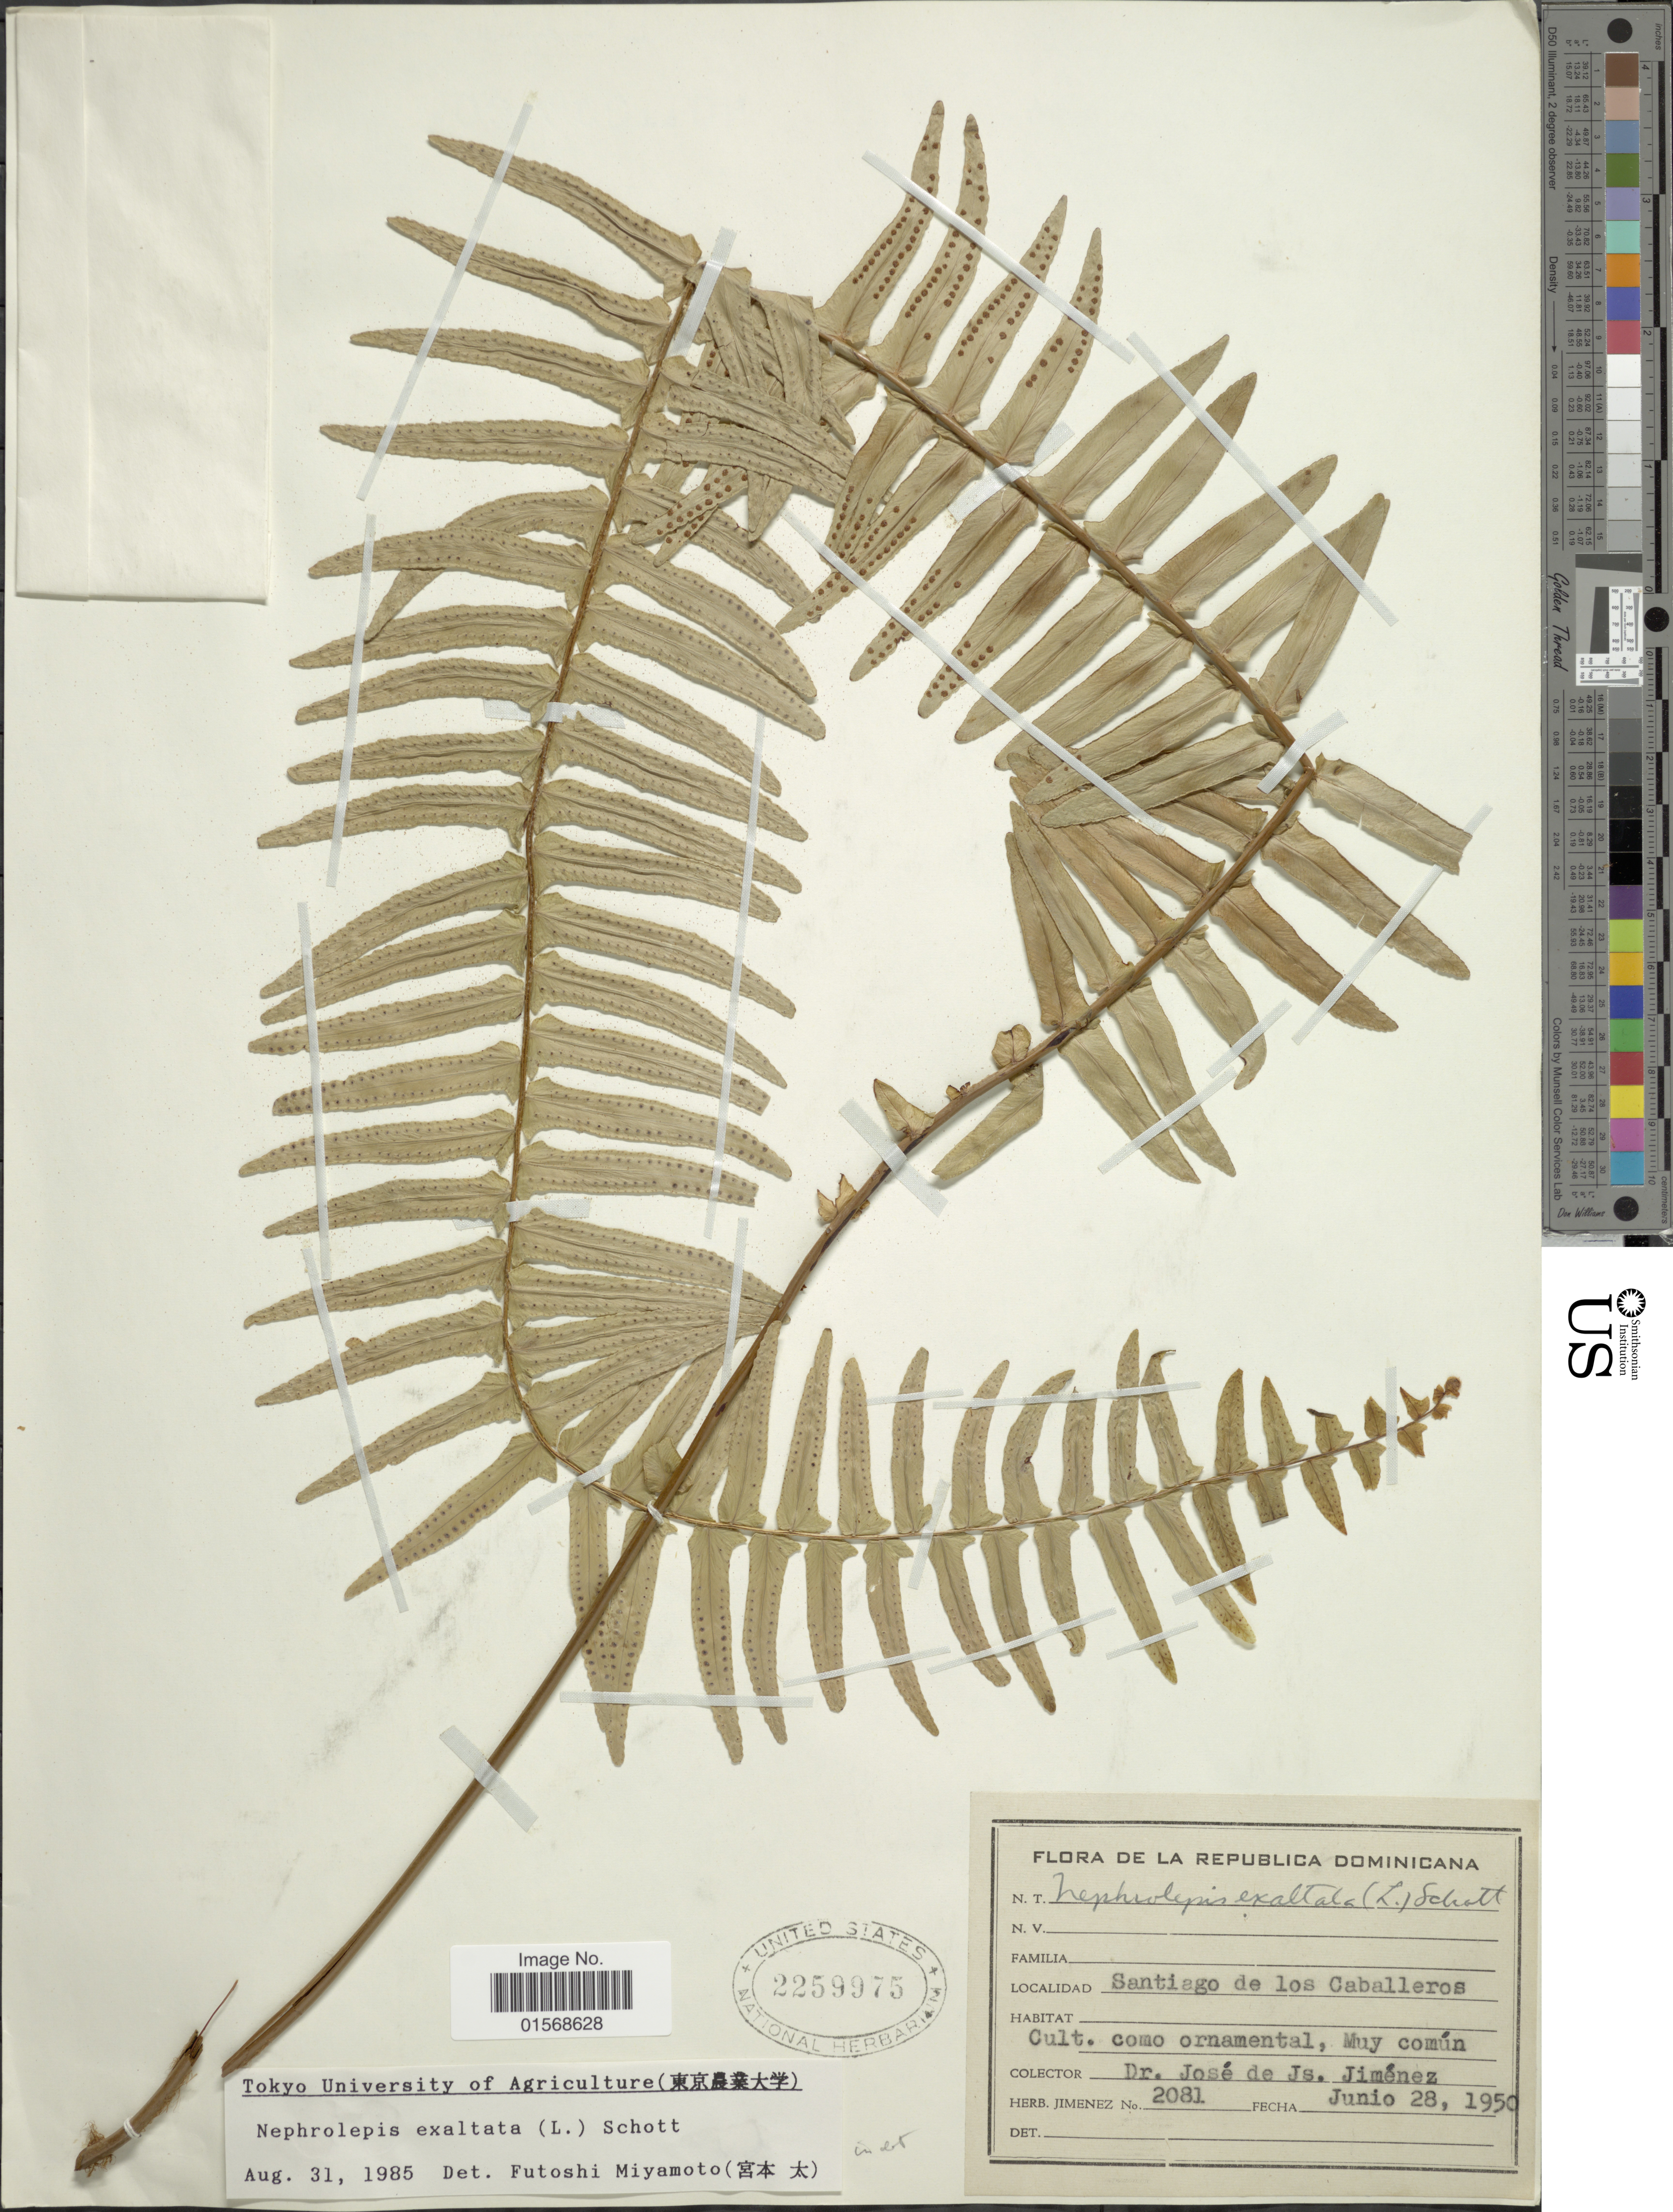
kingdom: Plantae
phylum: Tracheophyta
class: Polypodiopsida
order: Polypodiales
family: Nephrolepidaceae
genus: Nephrolepis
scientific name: Nephrolepis exaltata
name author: (L.) Schott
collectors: J. J. Jiménez Almonte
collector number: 2081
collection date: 1950-06-28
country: Dominican Republic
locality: Republica Dominicana, Santiago de los Caballeros.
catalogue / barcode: US 2259975